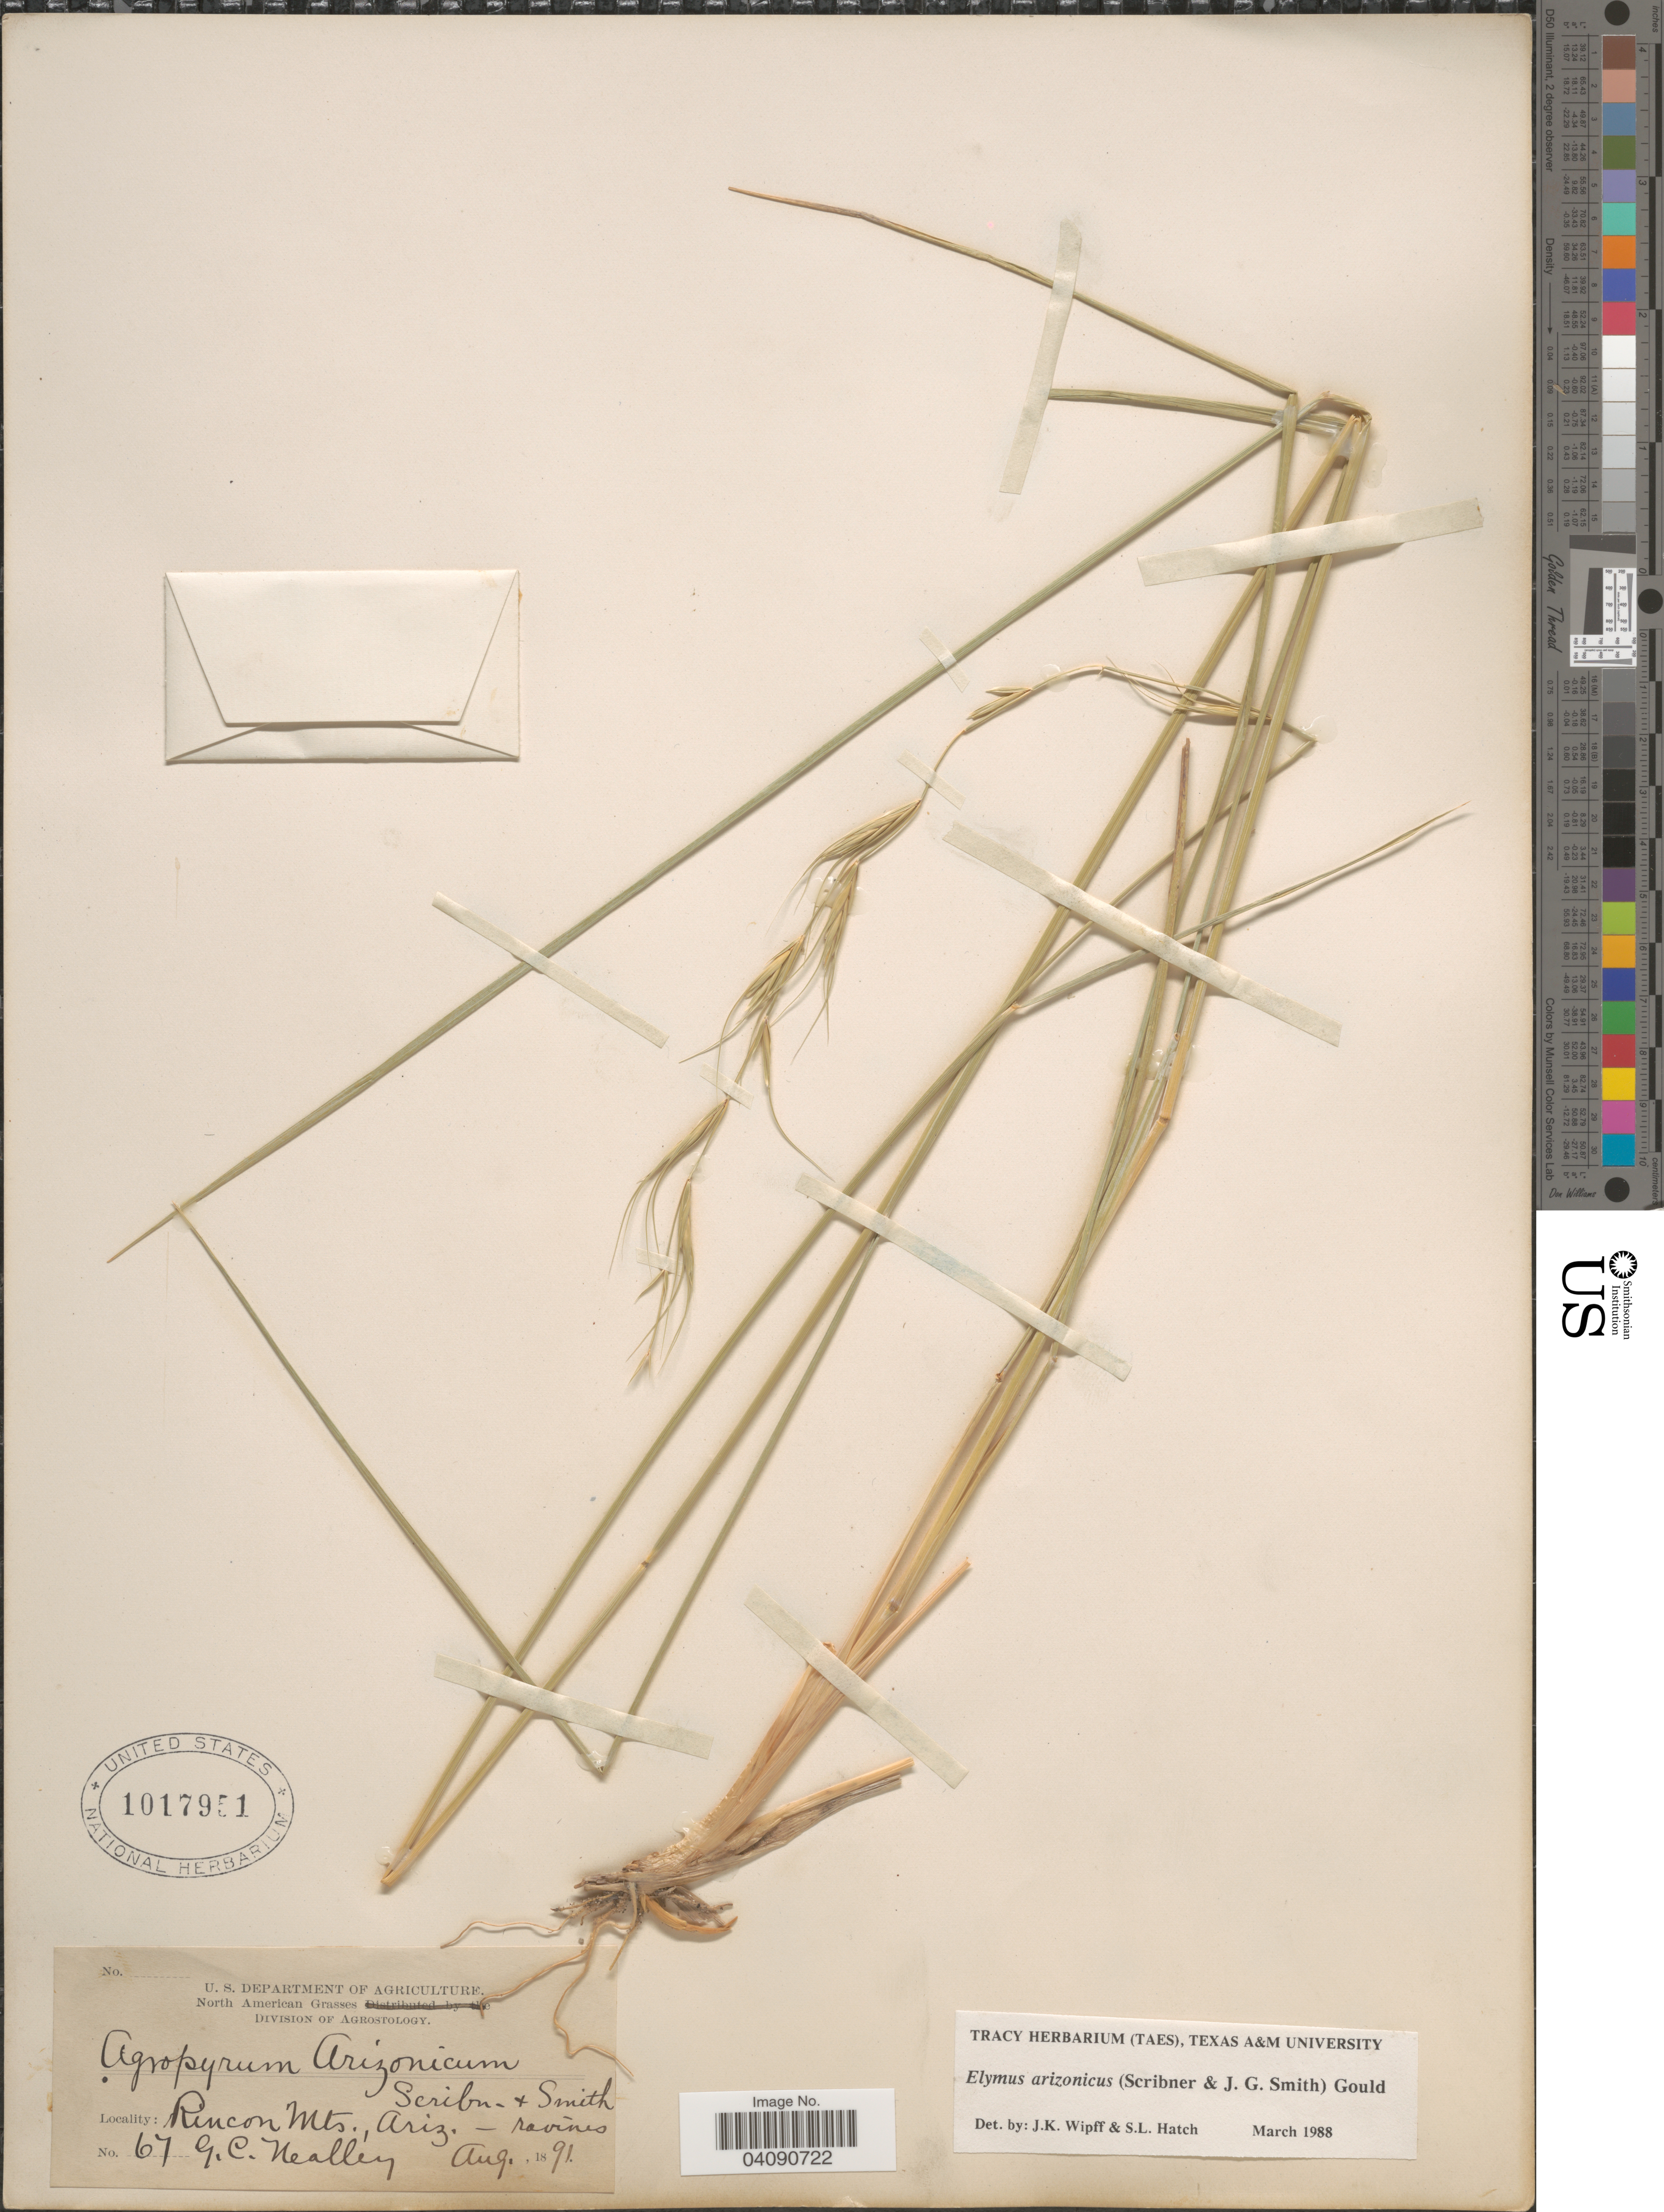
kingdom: Plantae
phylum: Tracheophyta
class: Liliopsida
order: Poales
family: Poaceae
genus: Elymus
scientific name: Elymus arizonicus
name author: (Scribn. & J.G. Sm.) Gould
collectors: G. C. Nealley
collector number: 67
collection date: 1891-08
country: United States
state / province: Arizona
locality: Rincon Mts., ravines.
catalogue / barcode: US 1017951